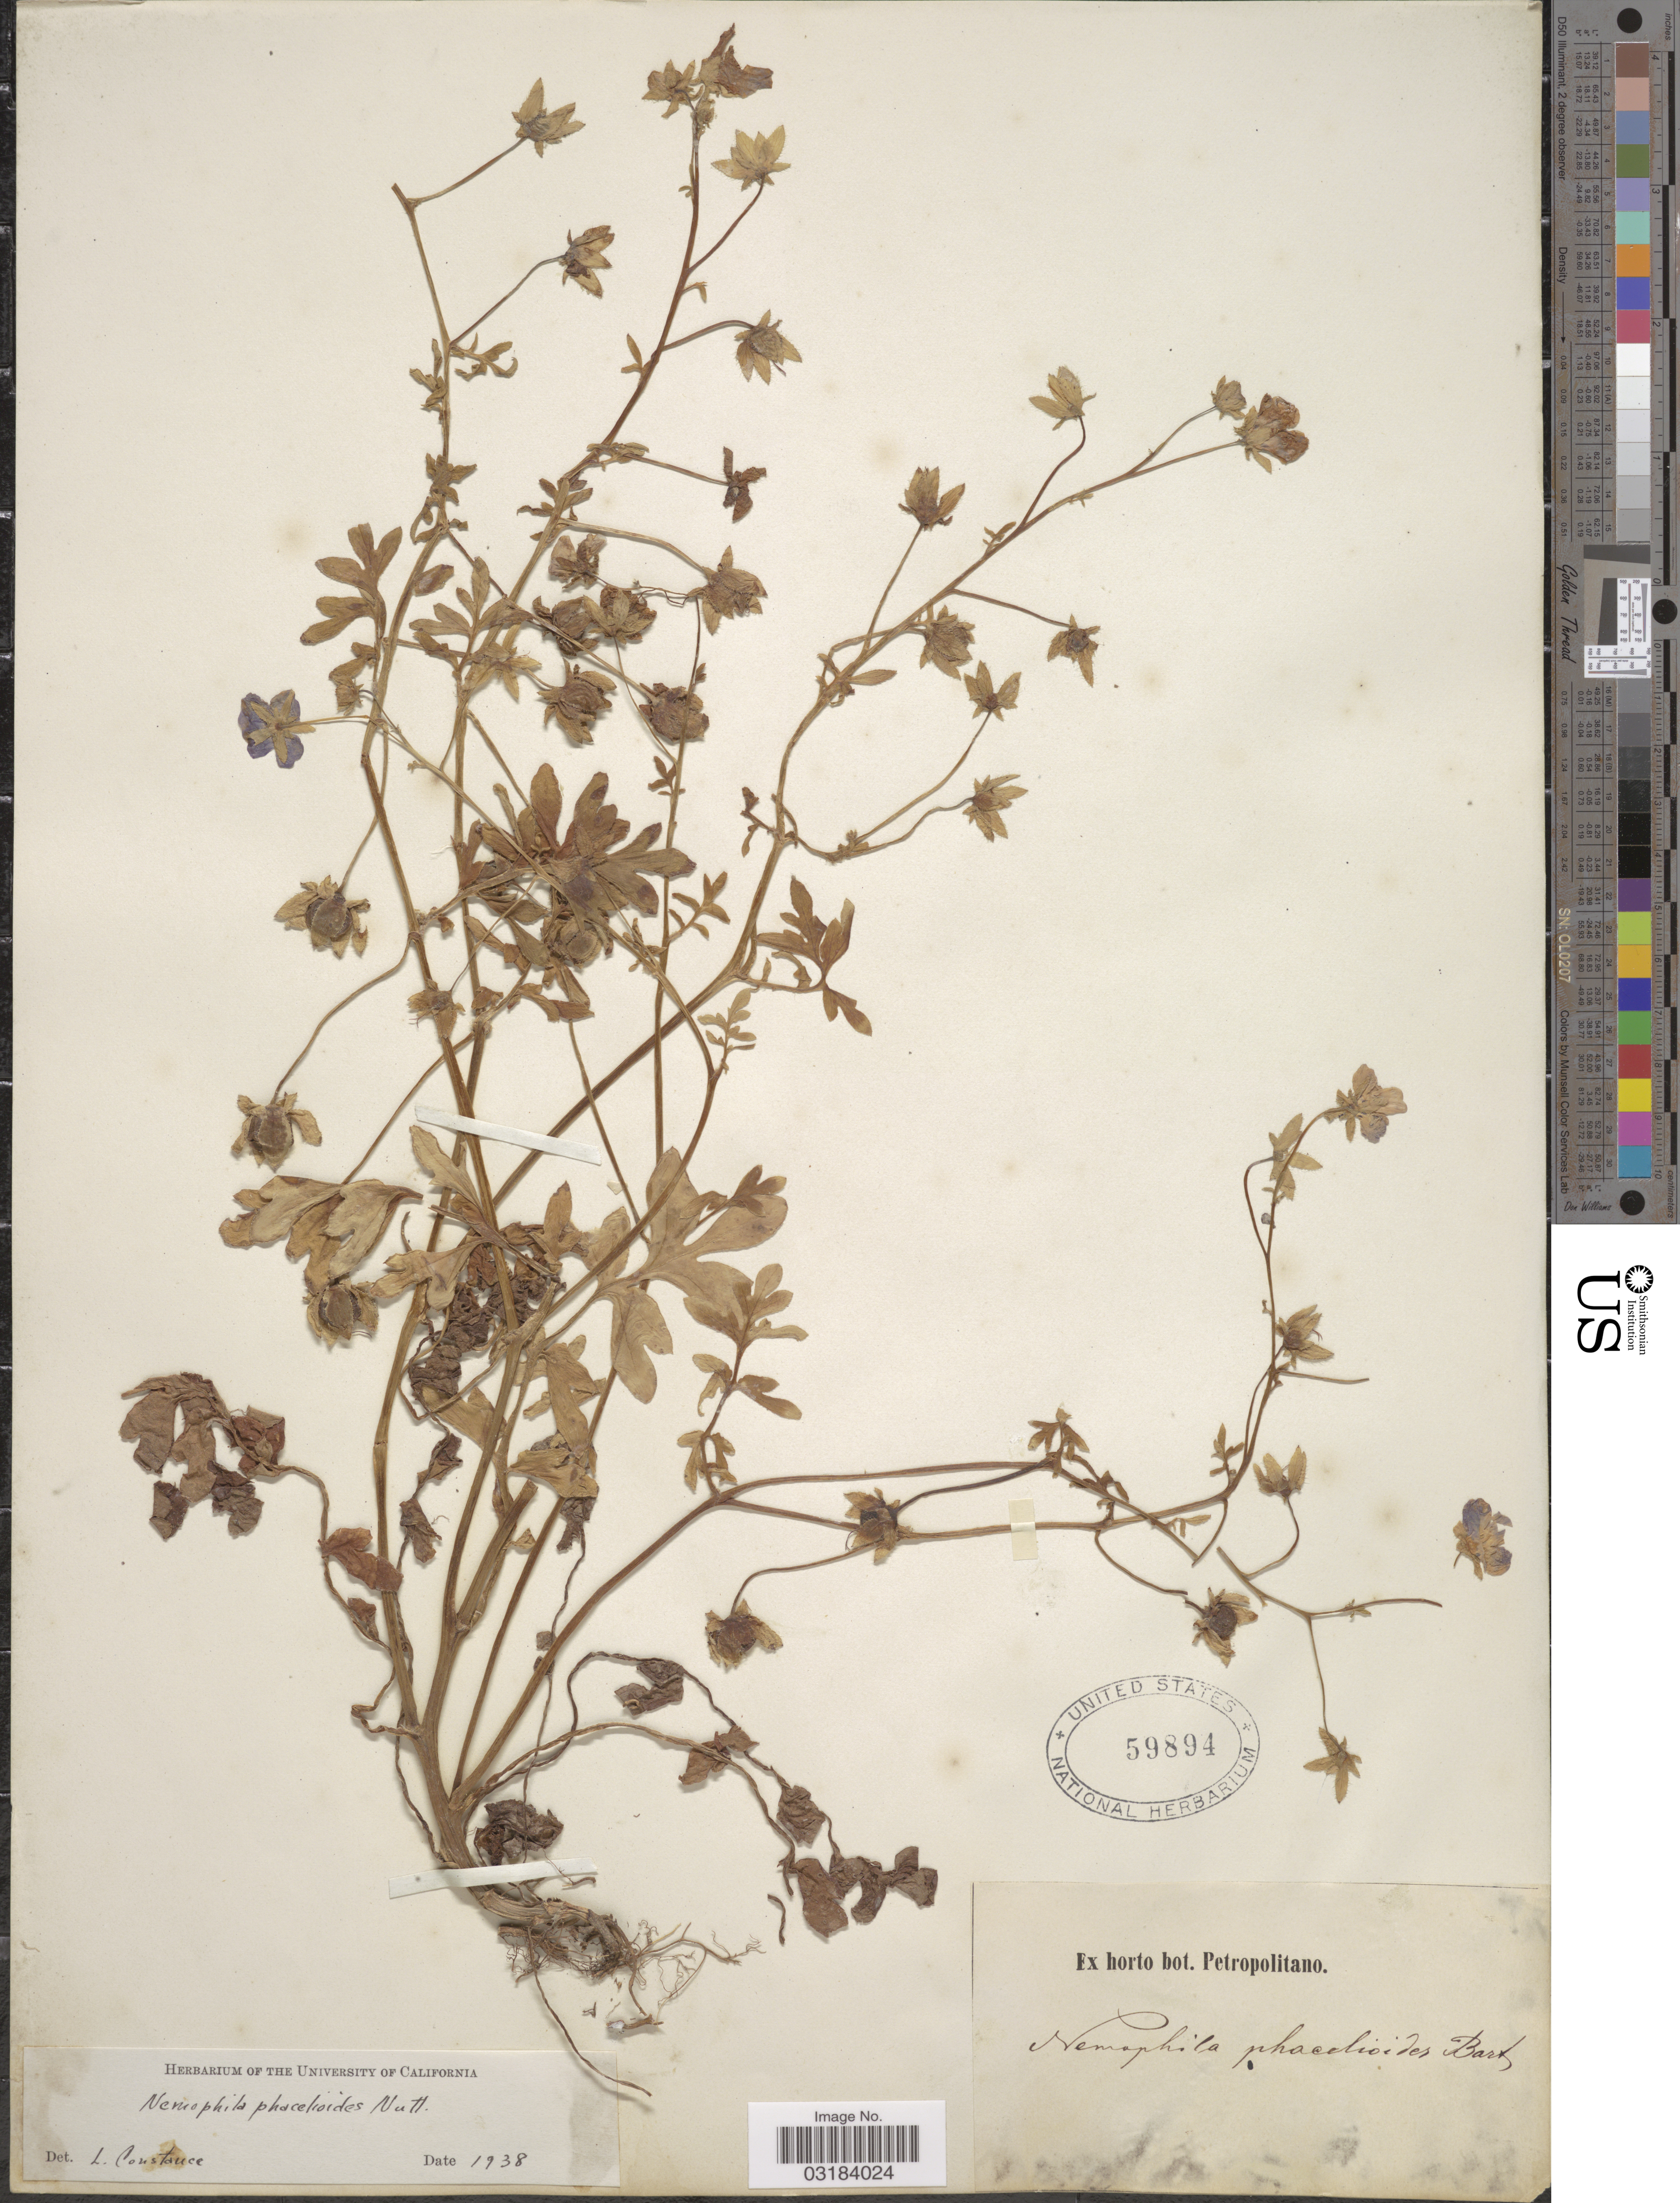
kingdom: Plantae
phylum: Tracheophyta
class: Magnoliopsida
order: Boraginales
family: Hydrophyllaceae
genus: Nemophila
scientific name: Nemophila phacelioides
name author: W.P.C. Barton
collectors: ex Horto Bot. Petropolitano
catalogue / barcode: US 59894